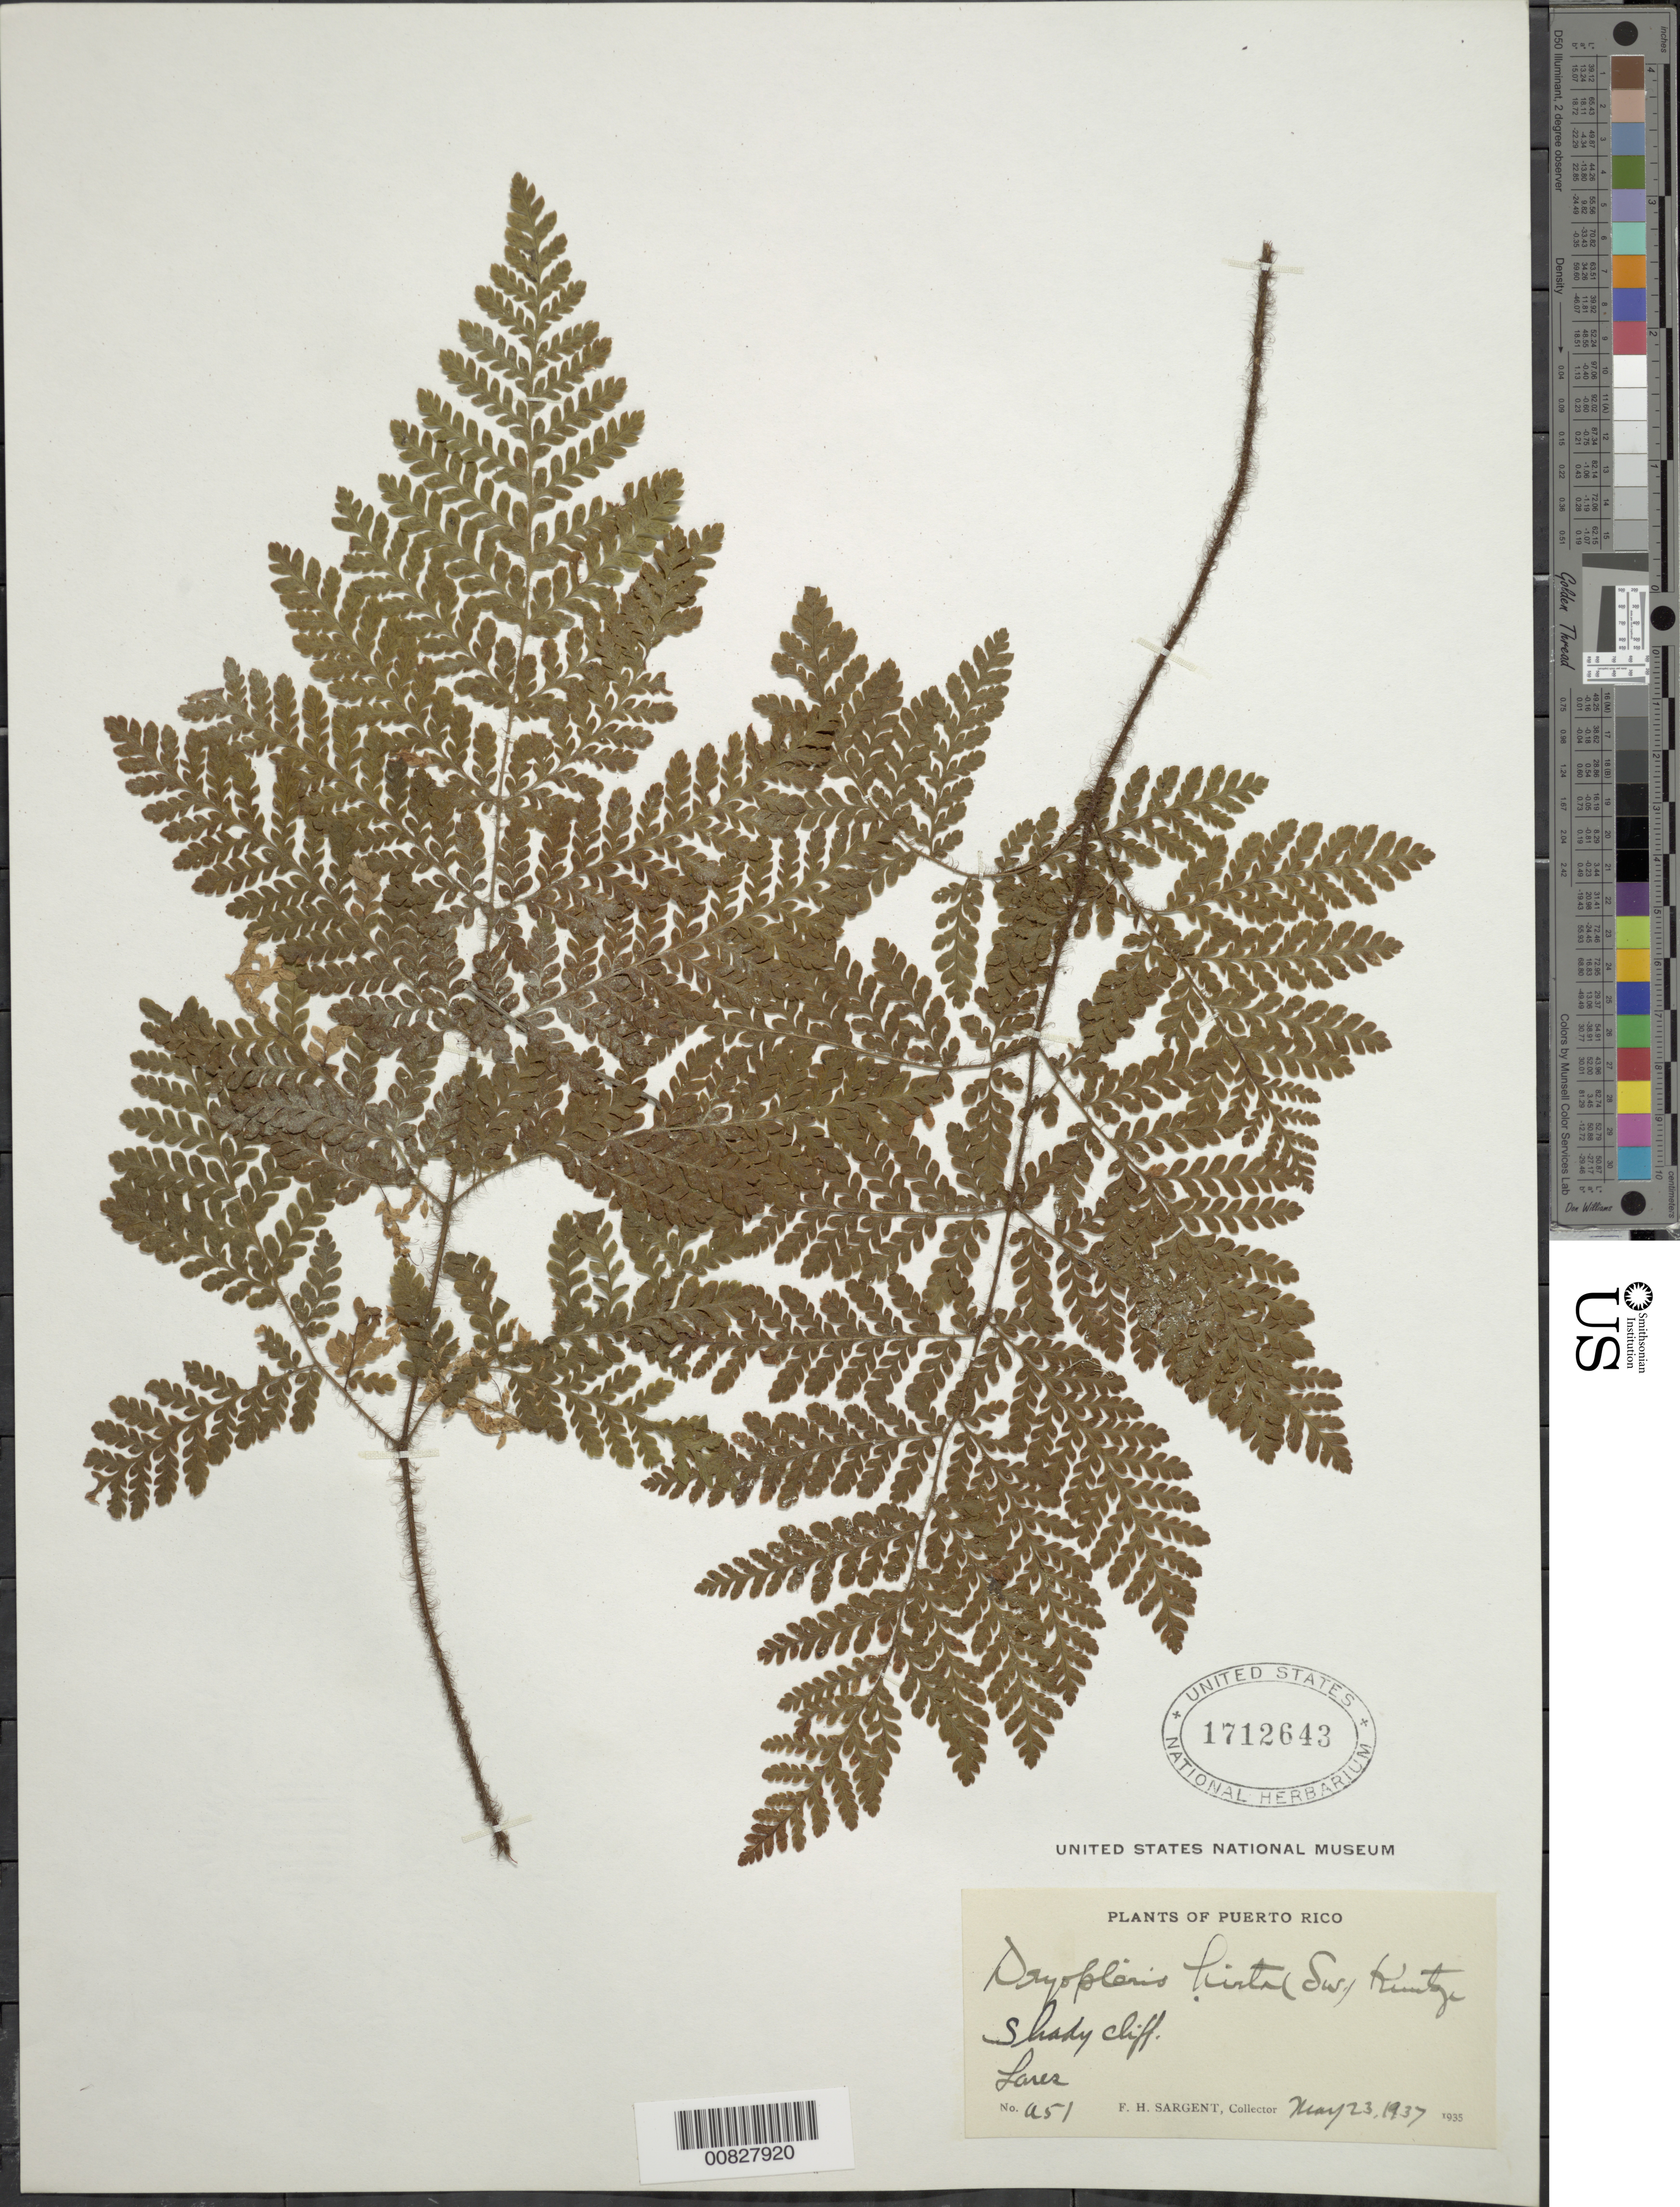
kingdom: Plantae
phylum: Tracheophyta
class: Polypodiopsida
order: Polypodiales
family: Dryopteridaceae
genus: Ctenitis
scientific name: Ctenitis hirta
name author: (Sw.) Ching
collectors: F. H. Sargent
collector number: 51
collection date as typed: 23 May 1937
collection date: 1937-05-23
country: Puerto Rico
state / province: Lares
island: Puerto Rico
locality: Lares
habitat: Sandy cliff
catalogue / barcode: US 1712643